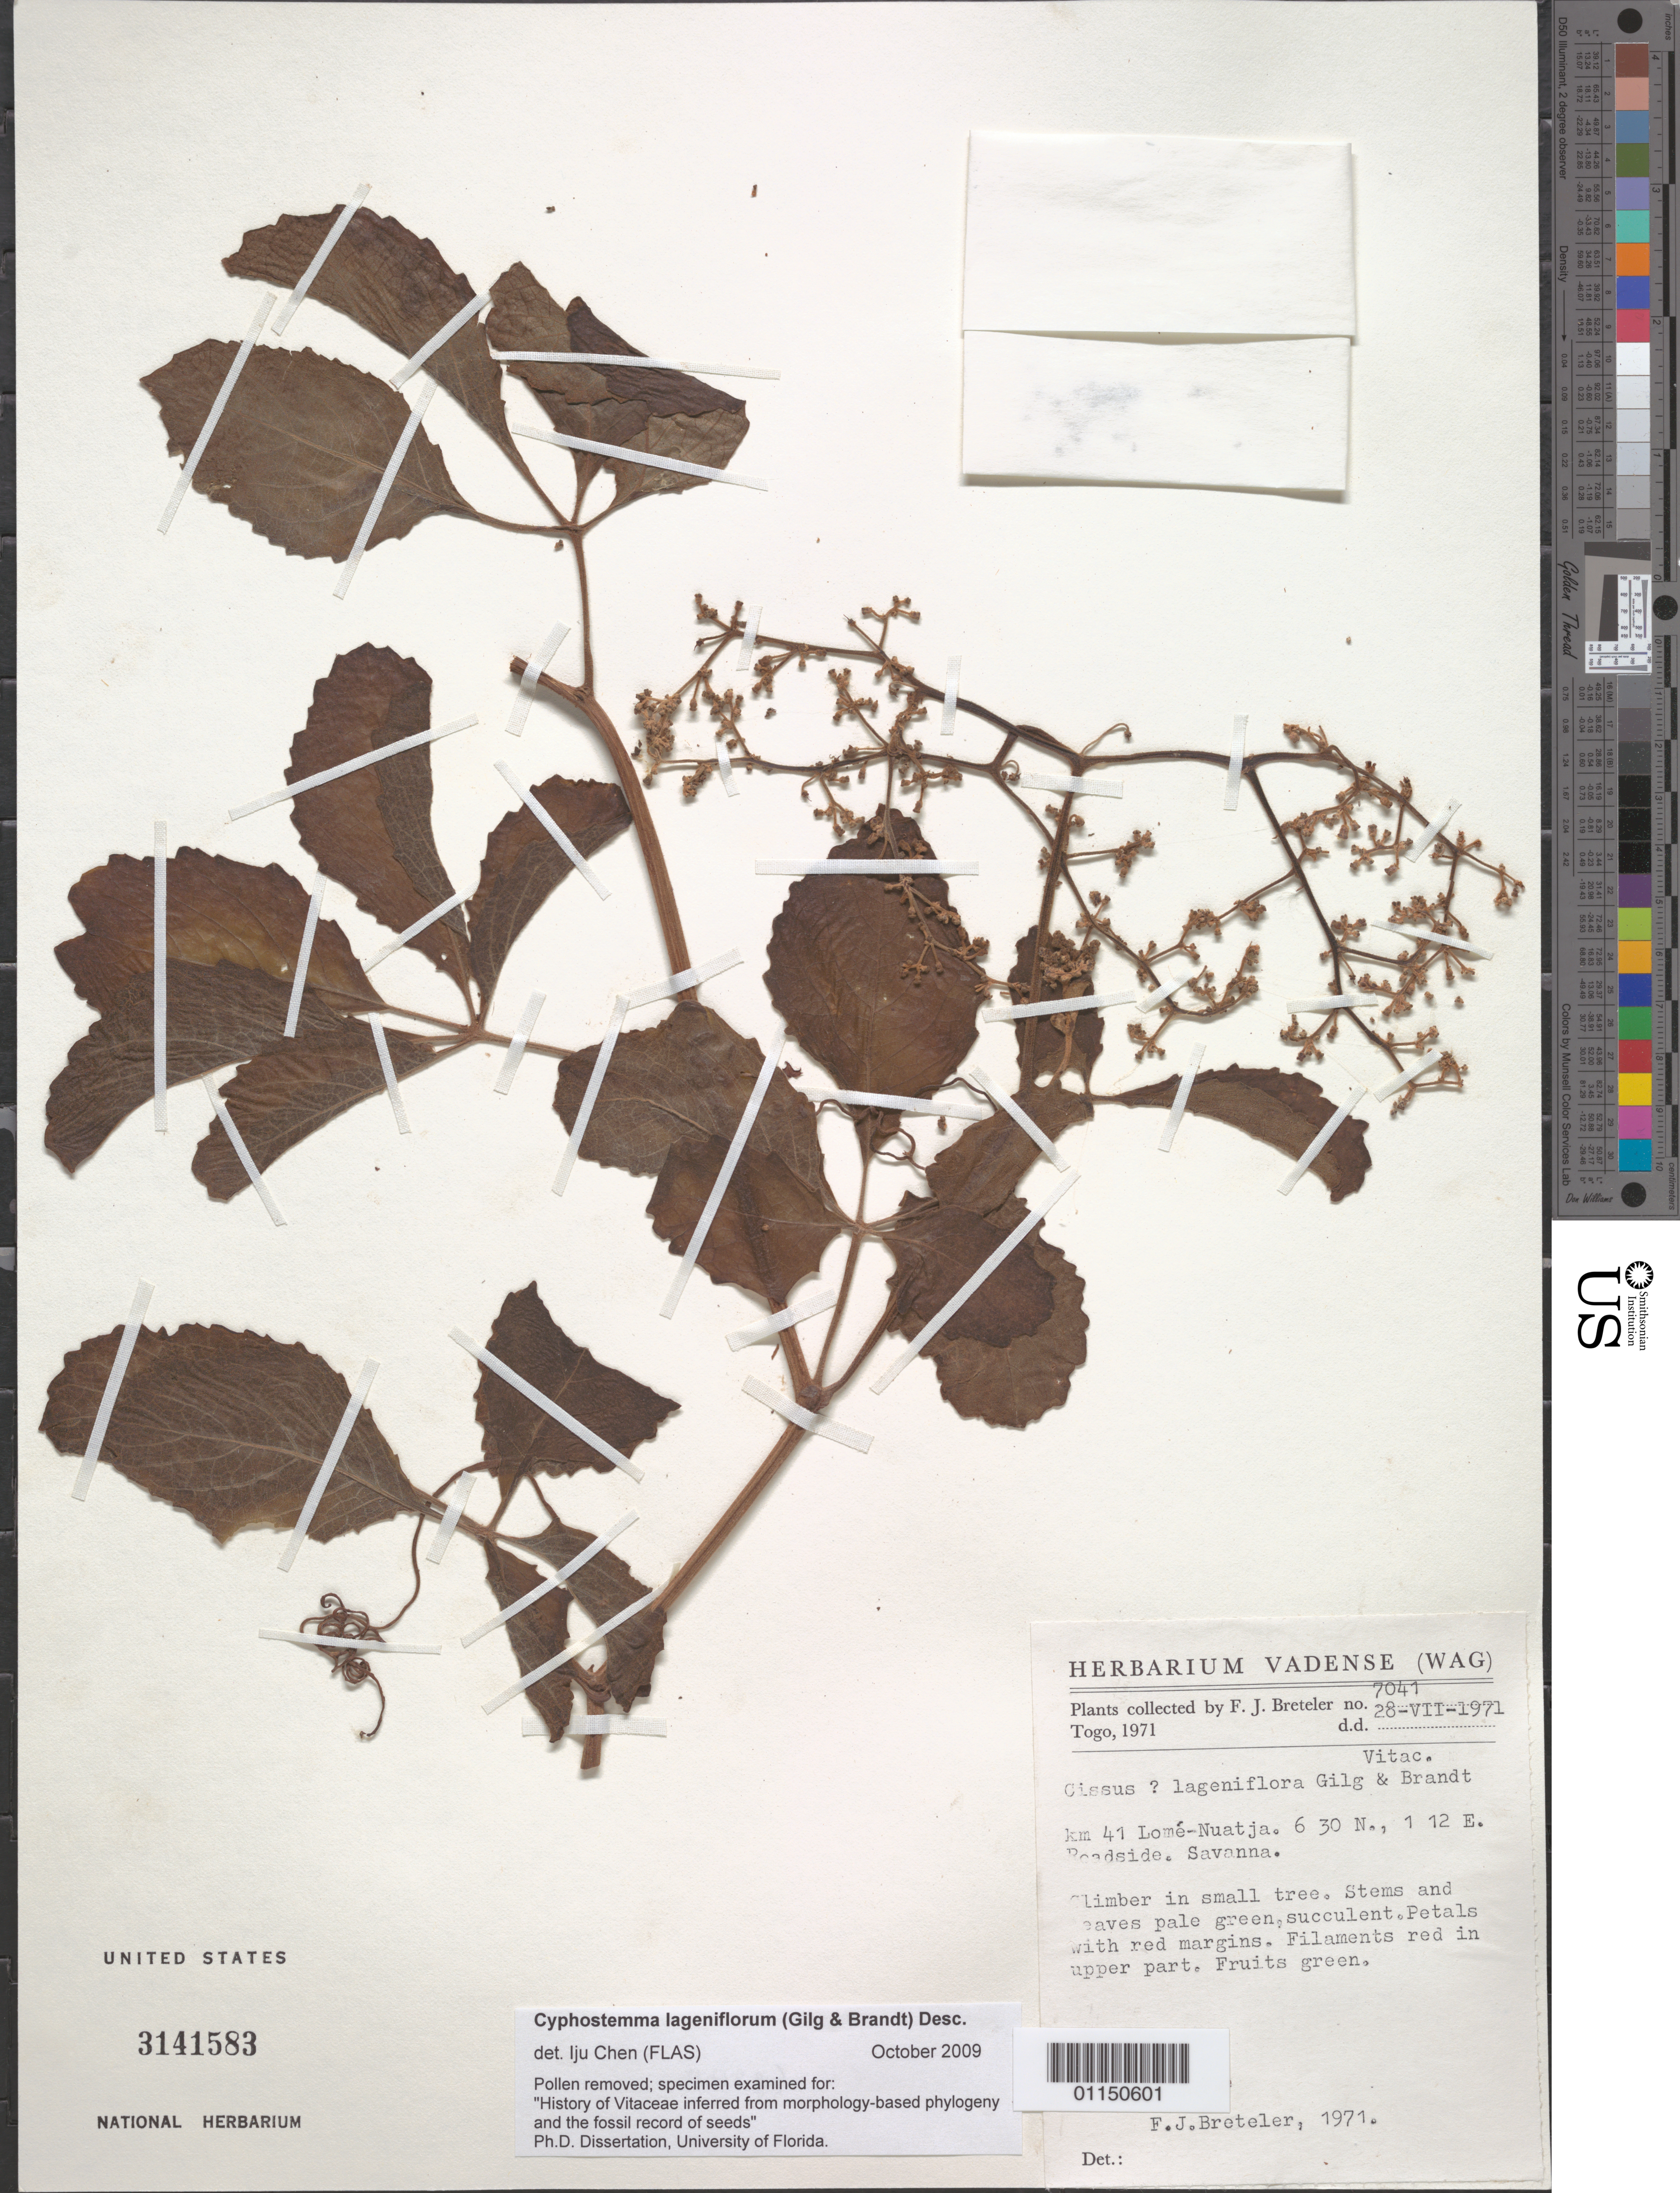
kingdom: Plantae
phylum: Tracheophyta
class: Magnoliopsida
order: Vitales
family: Vitaceae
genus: Cyphostemma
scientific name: Cyphostemma lageniflorum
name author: (Gilg & Brandt) Desc.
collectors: F. J. Breteler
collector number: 7041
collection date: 1971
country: Togo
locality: Km 41 Lome-Nuatja.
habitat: Roadside. Savanna. Climber in small tree.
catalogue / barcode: US 3141583